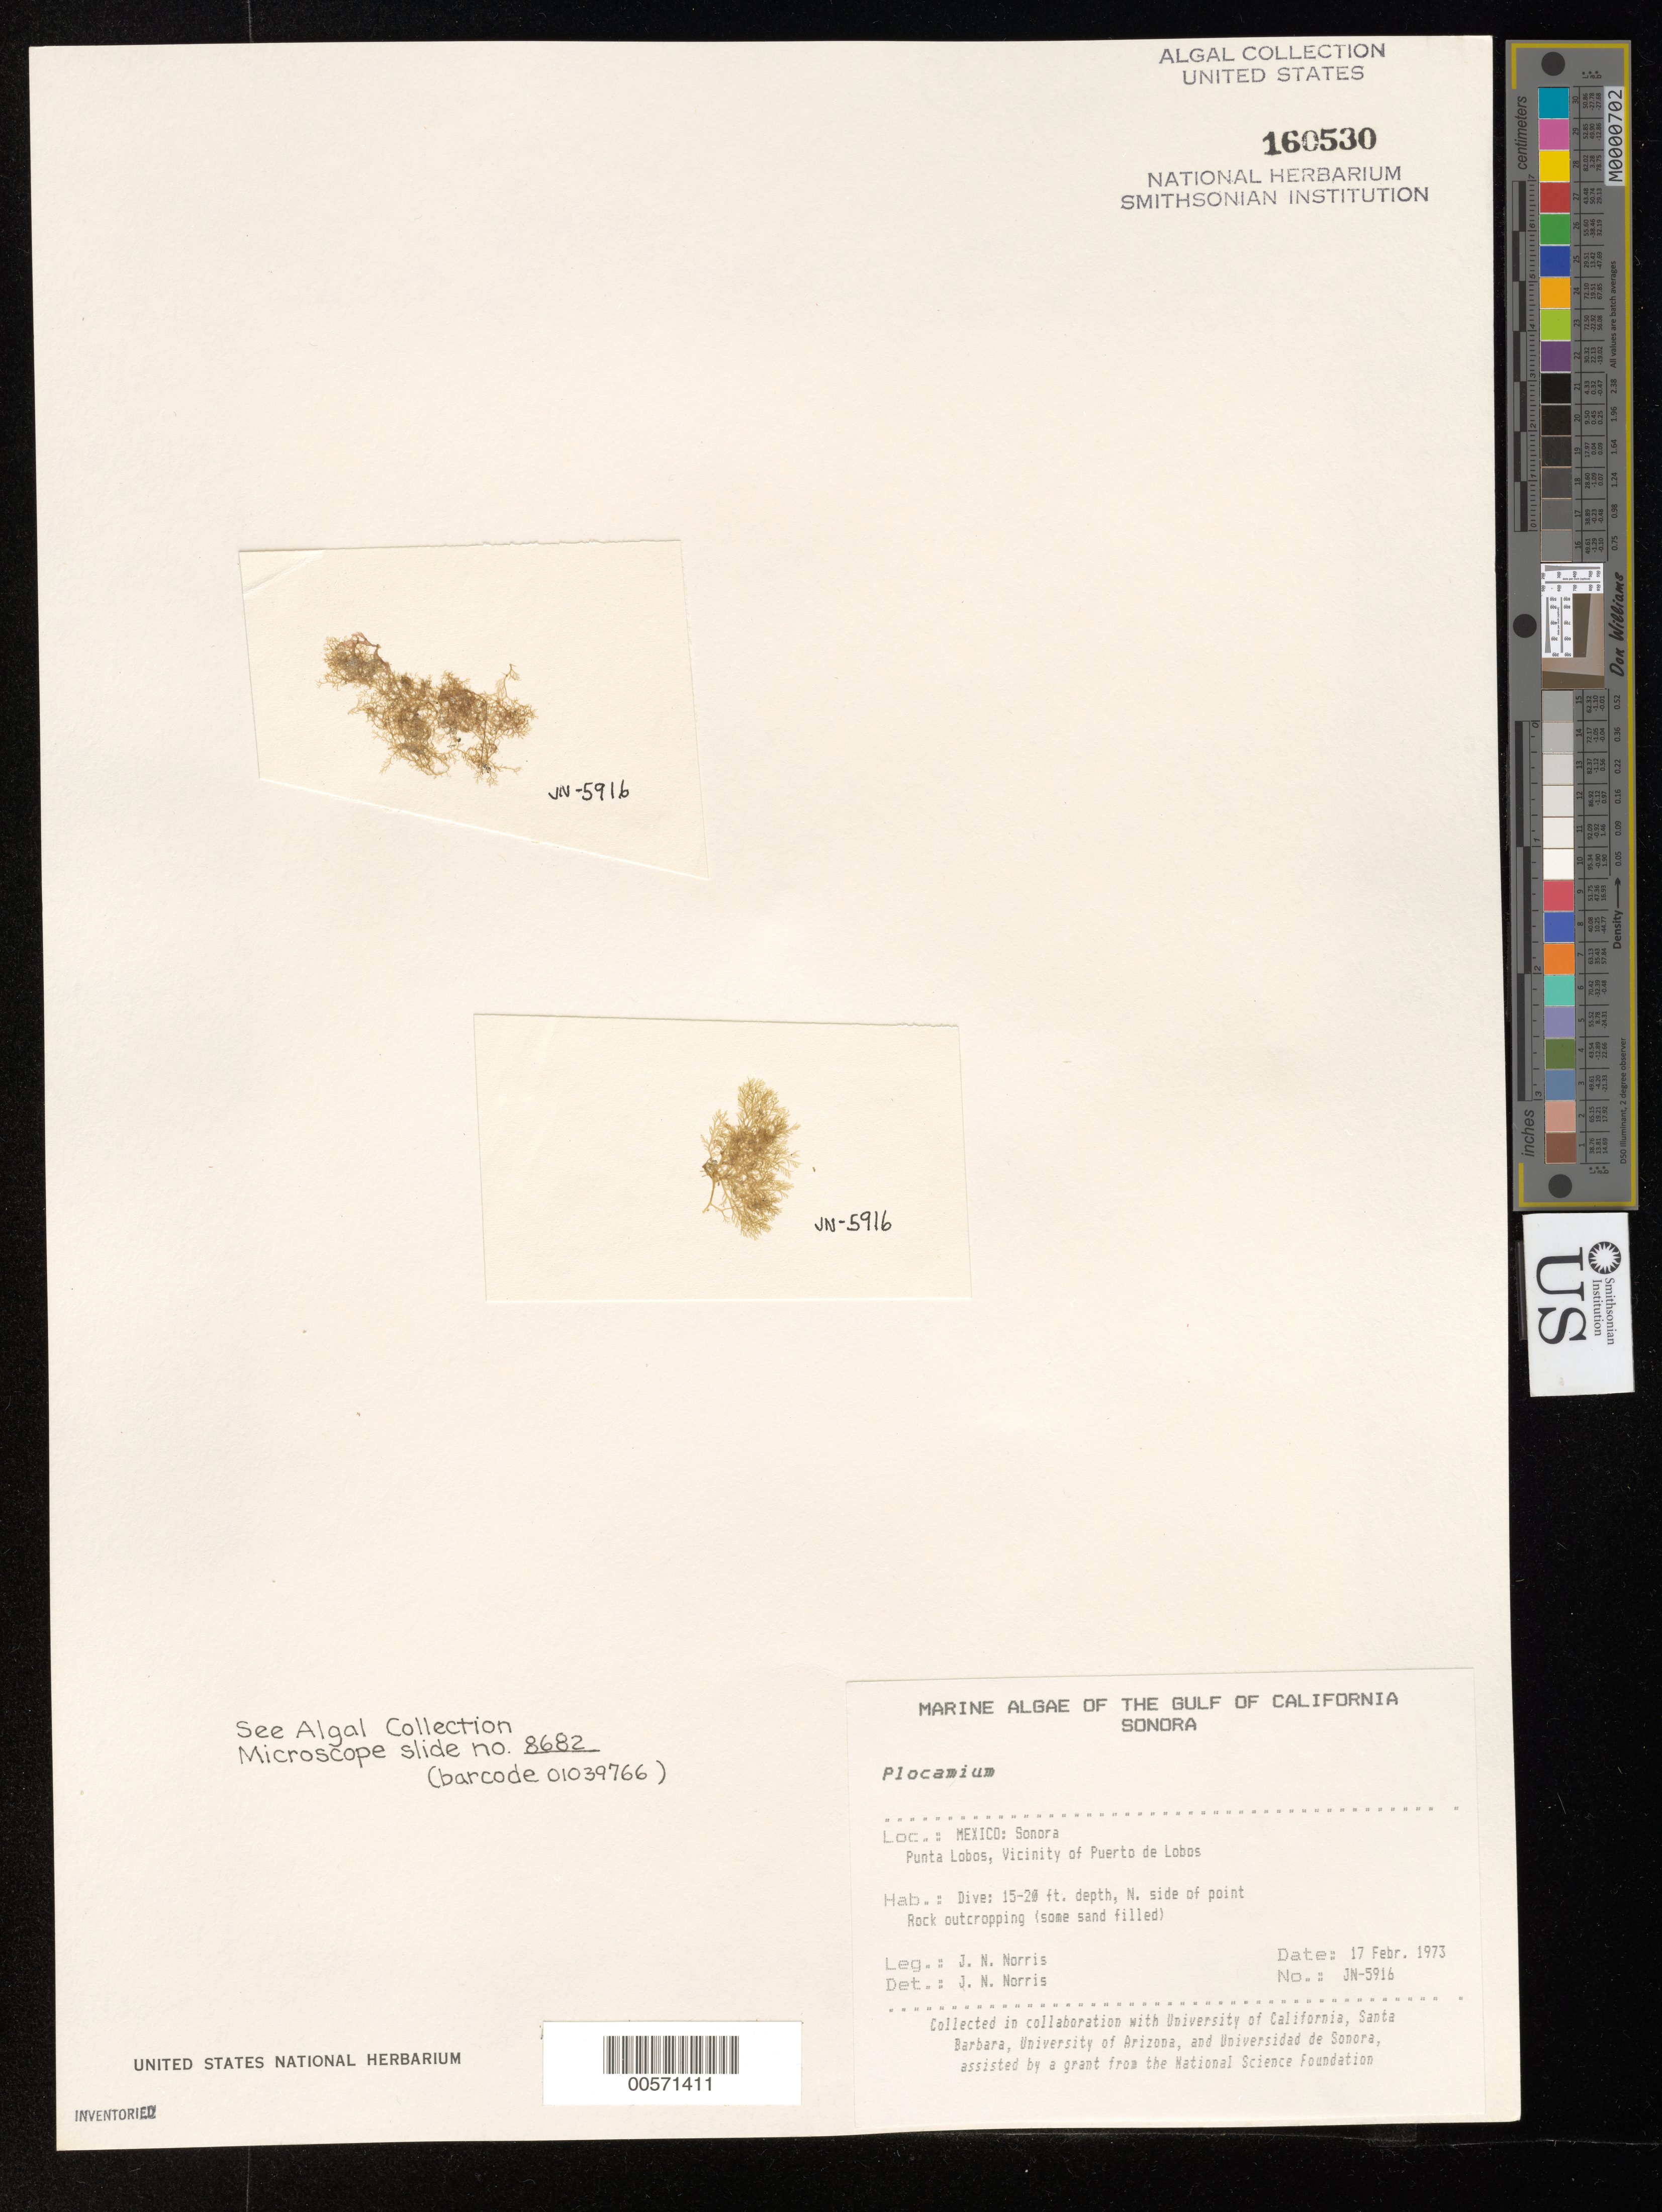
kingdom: Plantae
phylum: Rhodophyta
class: Florideophyceae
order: Plocamiales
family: Plocamiaceae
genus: Plocamium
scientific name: Plocamium sp.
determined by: Norris, James N.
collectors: J. N. Norris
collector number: JN-5916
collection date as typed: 17 Feb 1973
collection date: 1973-02-17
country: Mexico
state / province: Sonora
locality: Punta Lobos, Puerto de Lobos area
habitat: Dive: 15-20 ft. depth, N. side of point; Rock outcropping (some sand filled).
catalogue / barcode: US 160530